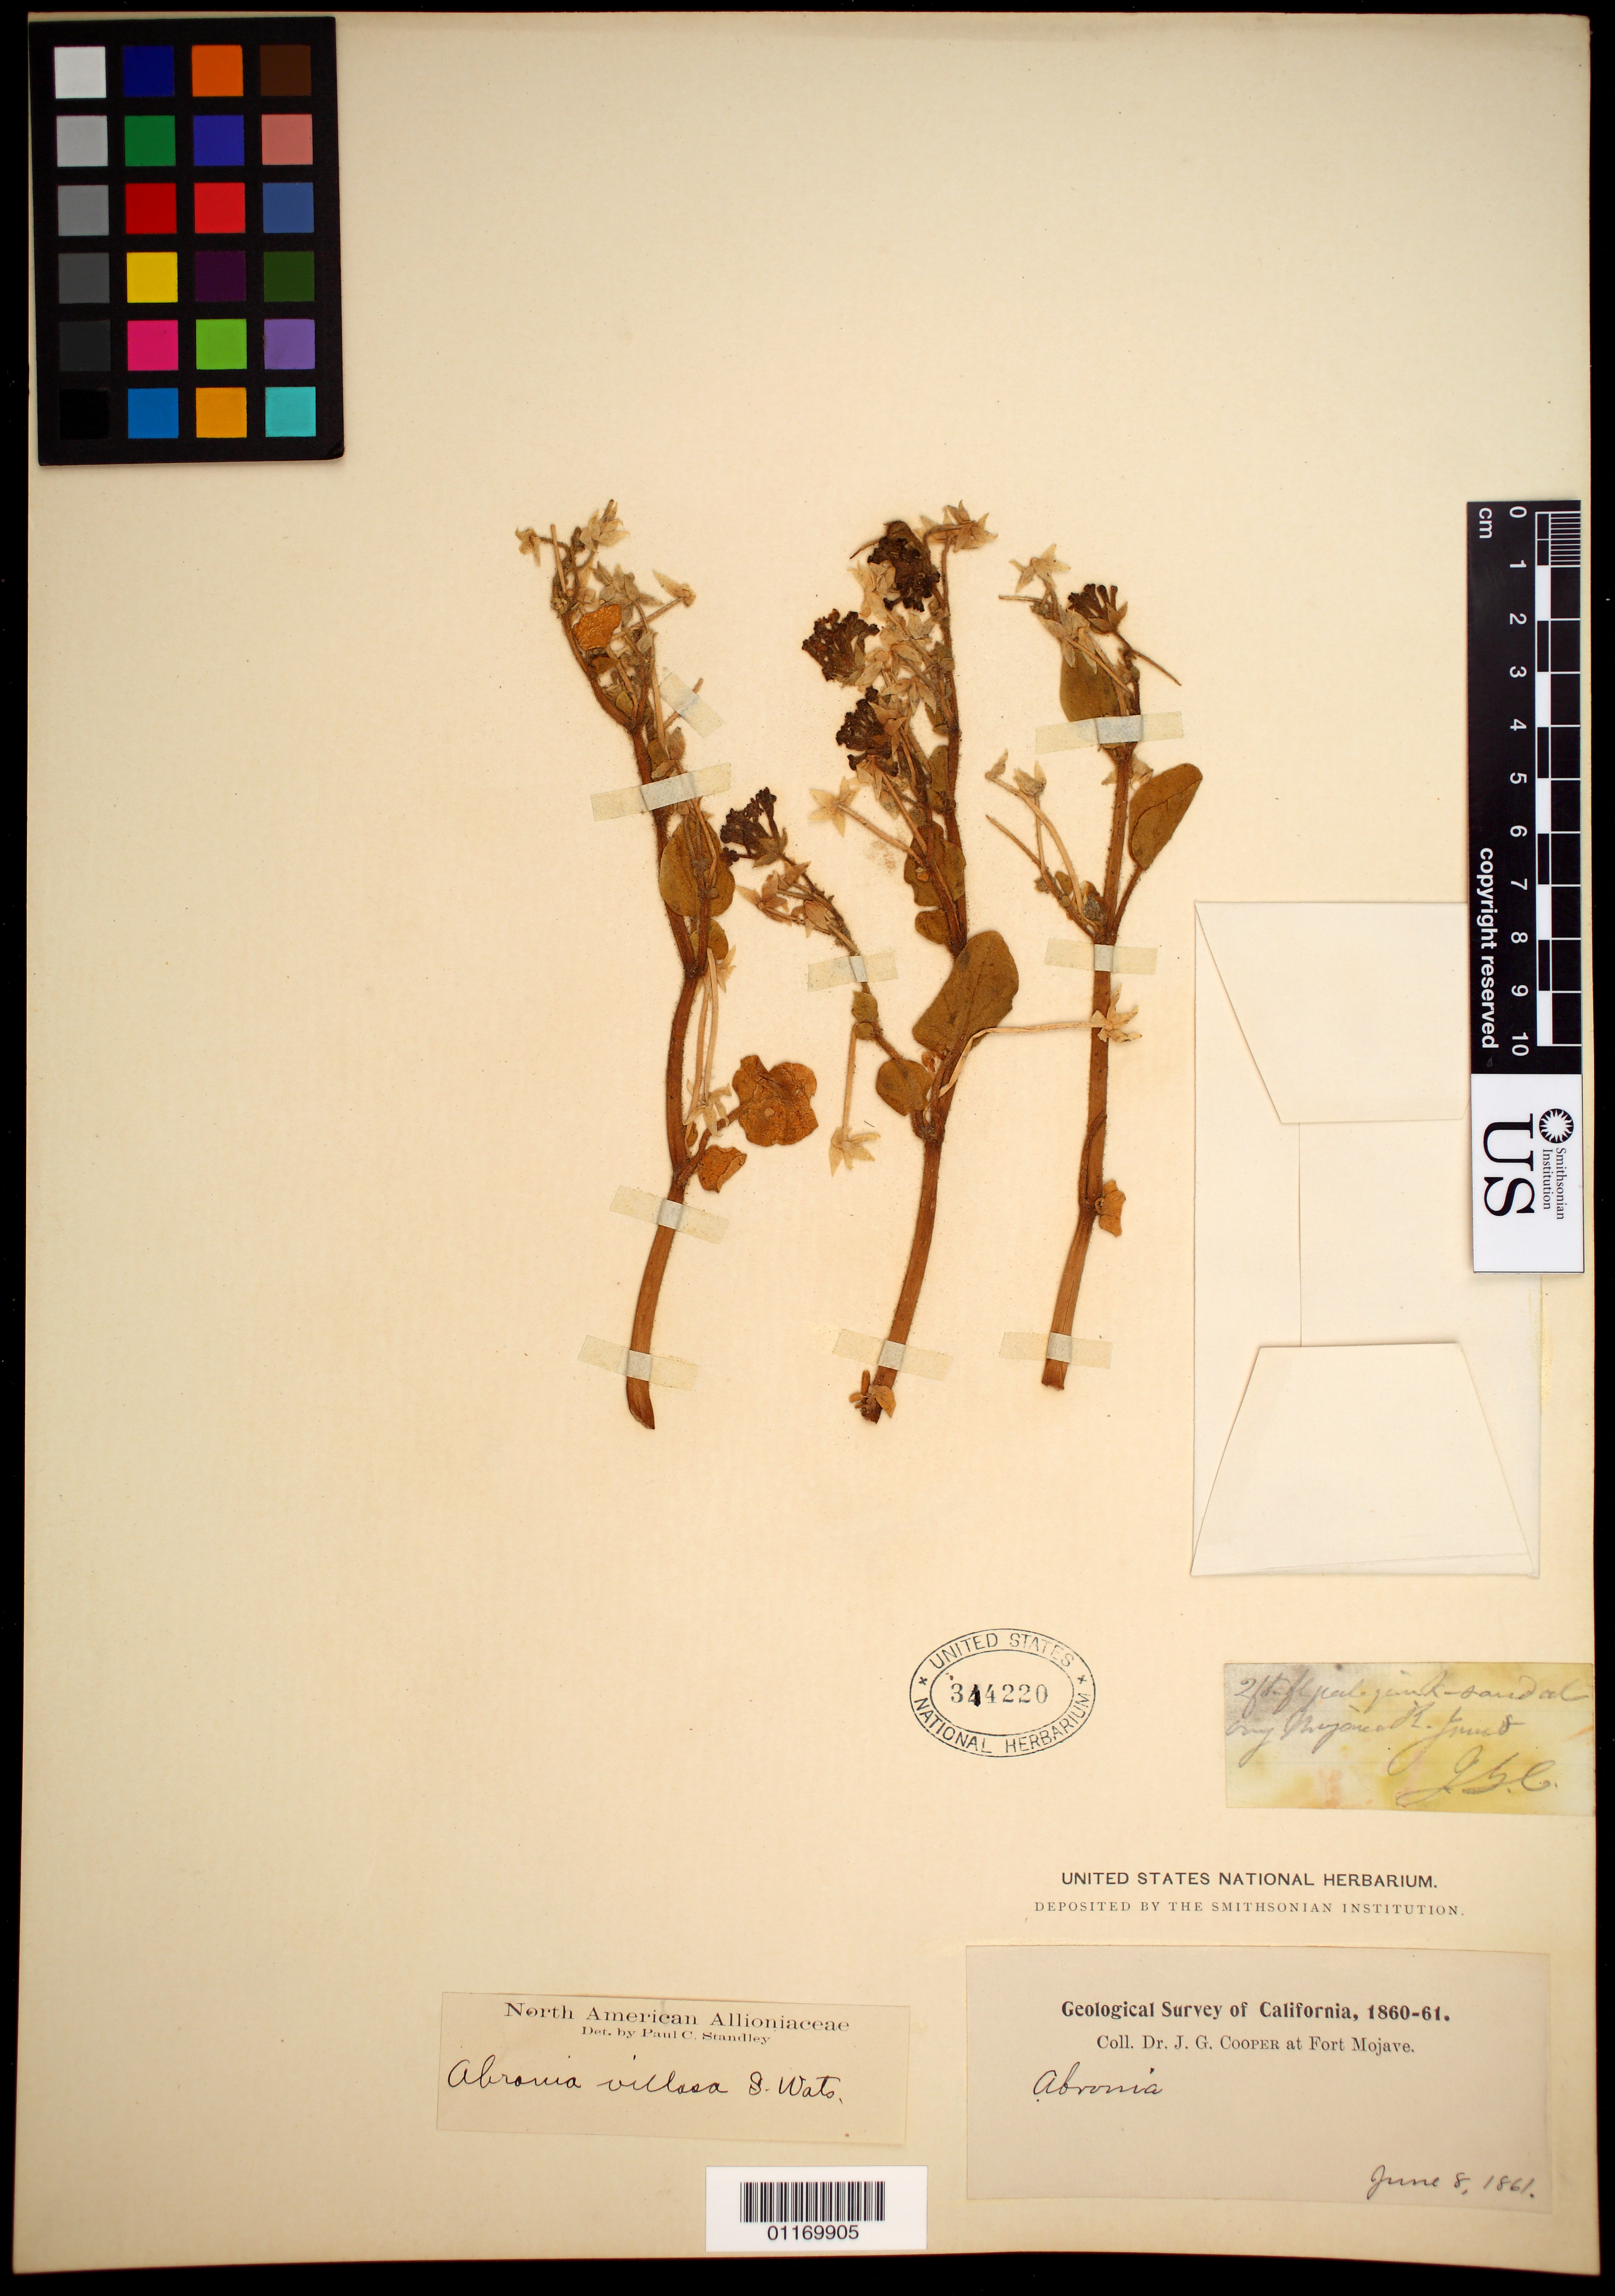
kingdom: Plantae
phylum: Tracheophyta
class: Magnoliopsida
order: Caryophyllales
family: Nyctaginaceae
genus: Abronia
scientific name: Abronia villosa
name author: S. Watson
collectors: J. G. Cooper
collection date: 1861-06-08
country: United States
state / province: California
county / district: San Bernardino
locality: At Fort Mojave.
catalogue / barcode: US 344220